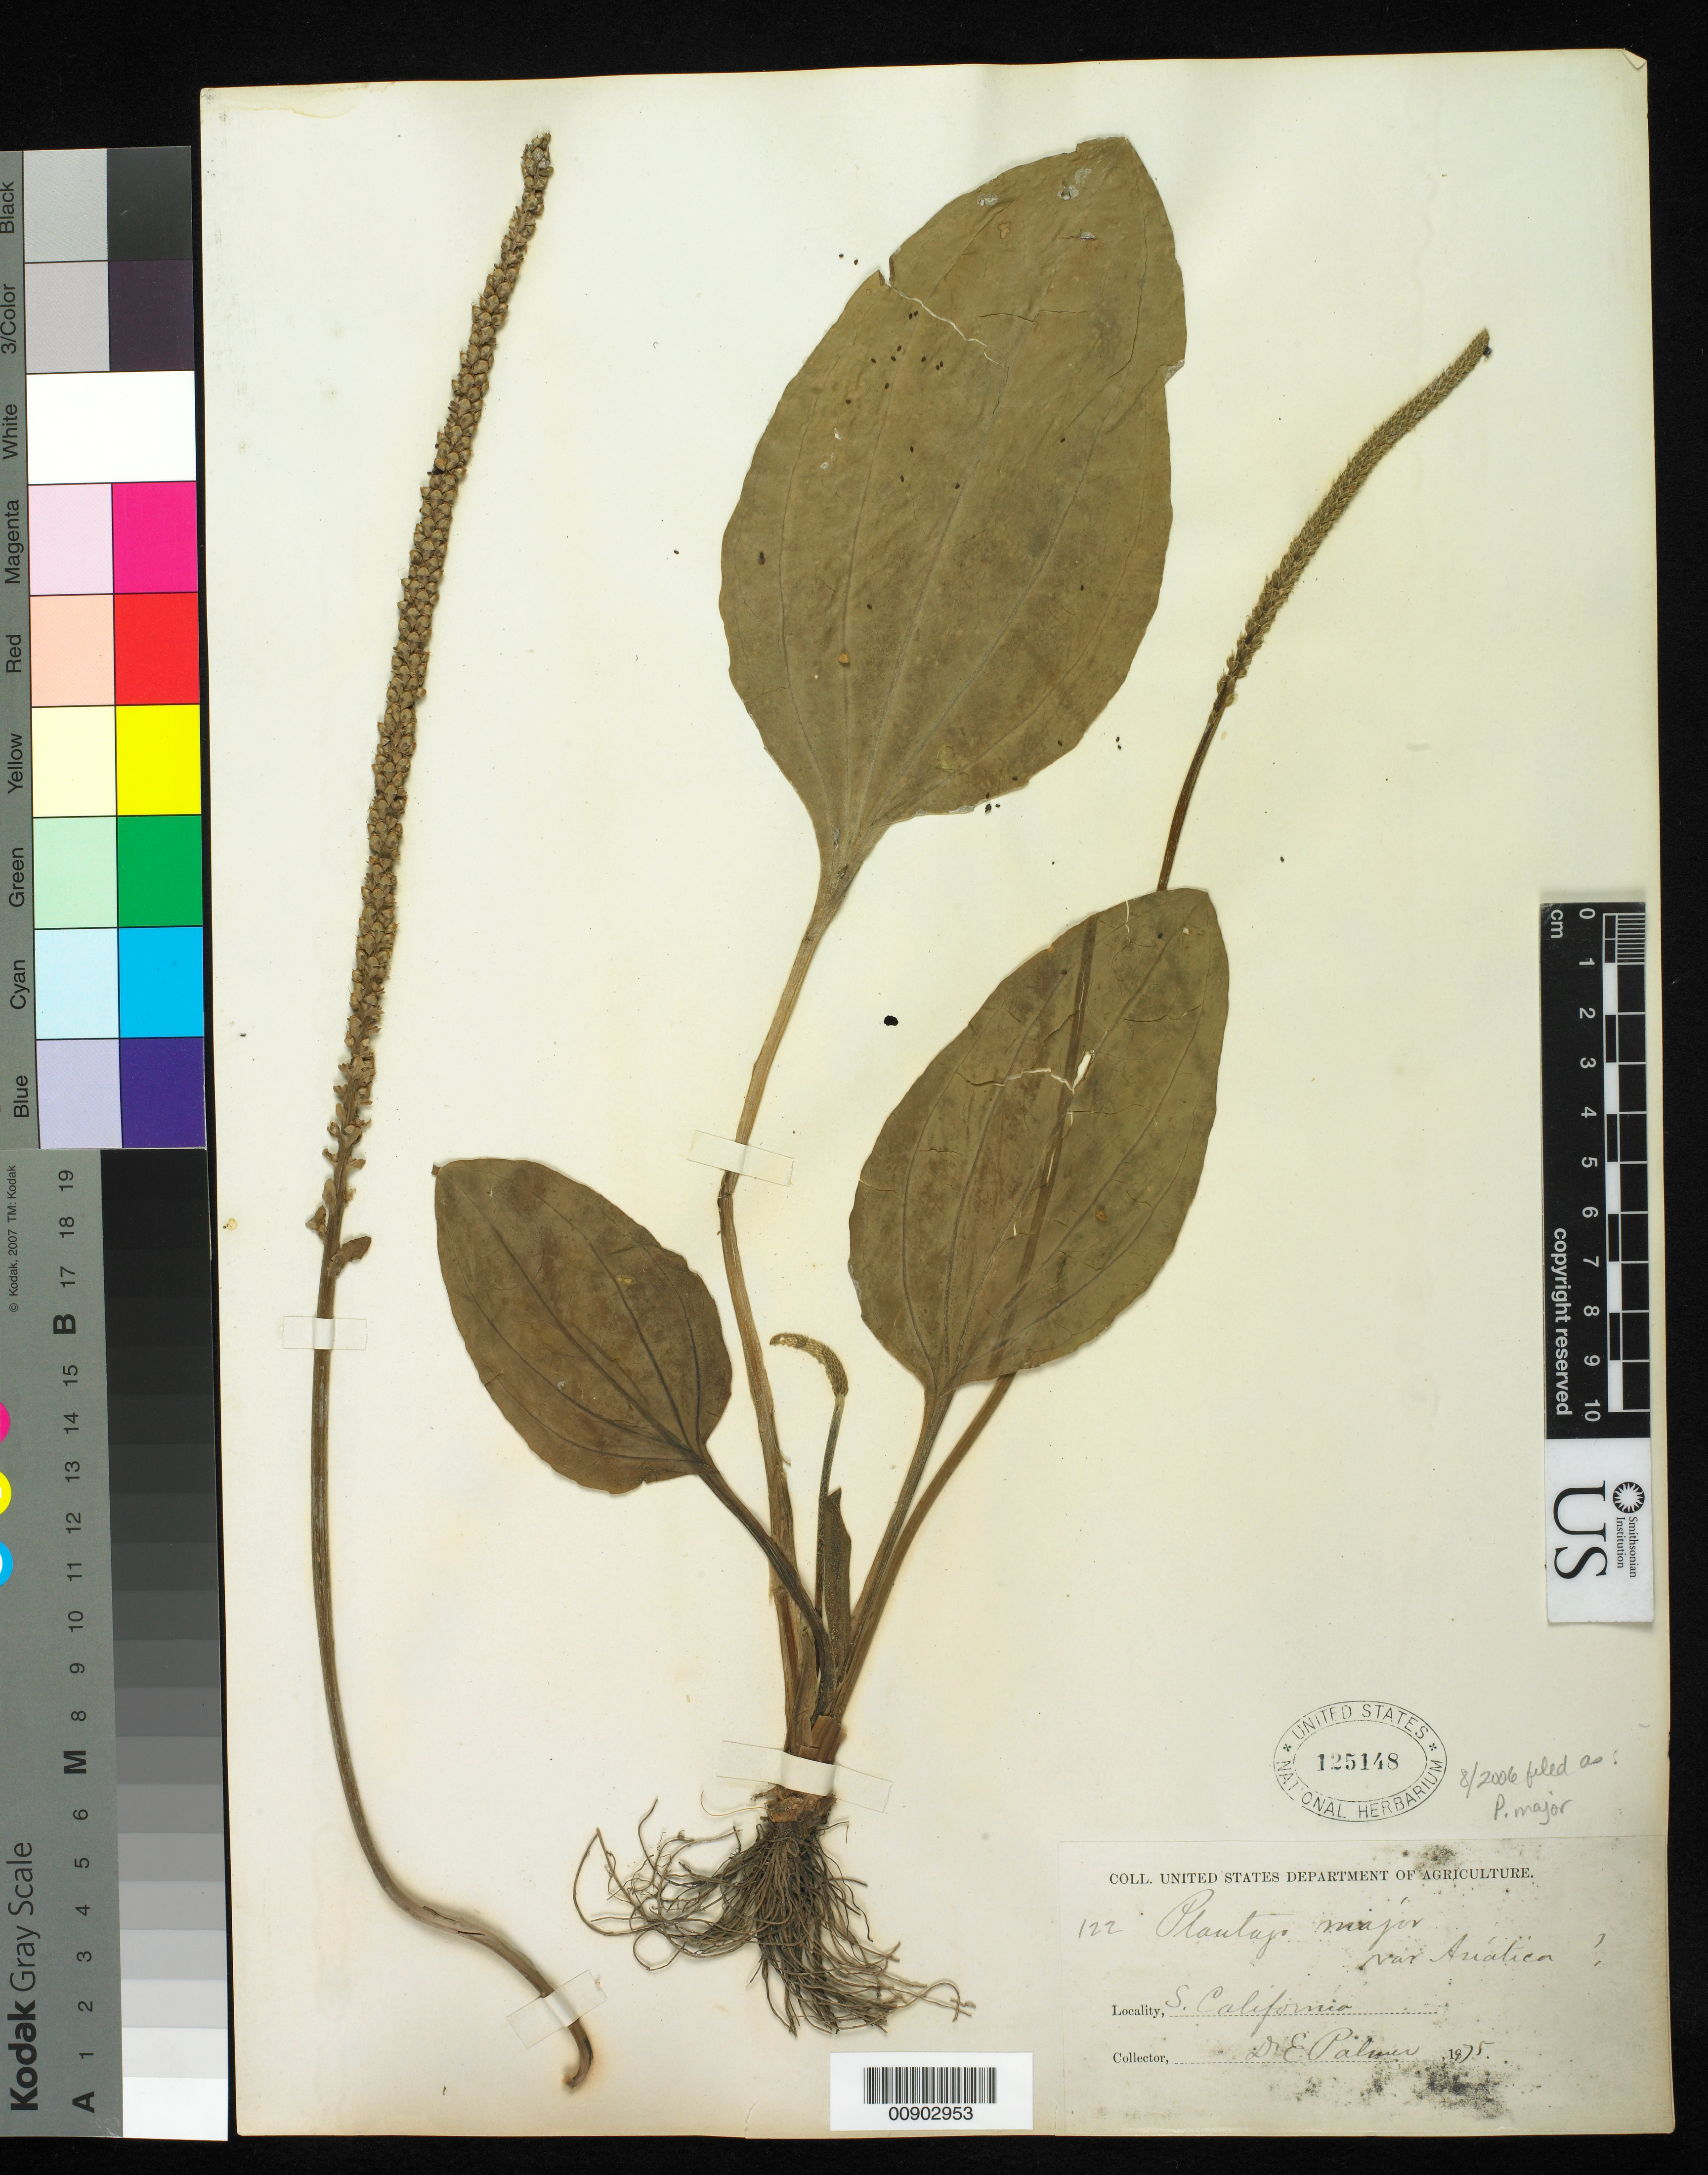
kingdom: Plantae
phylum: Tracheophyta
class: Magnoliopsida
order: Lamiales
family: Plantaginaceae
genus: Plantago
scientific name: Plantago major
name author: L.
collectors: E. Palmer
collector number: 122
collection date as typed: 1875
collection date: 1875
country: United States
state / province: California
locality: S. California.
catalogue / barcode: US 125148